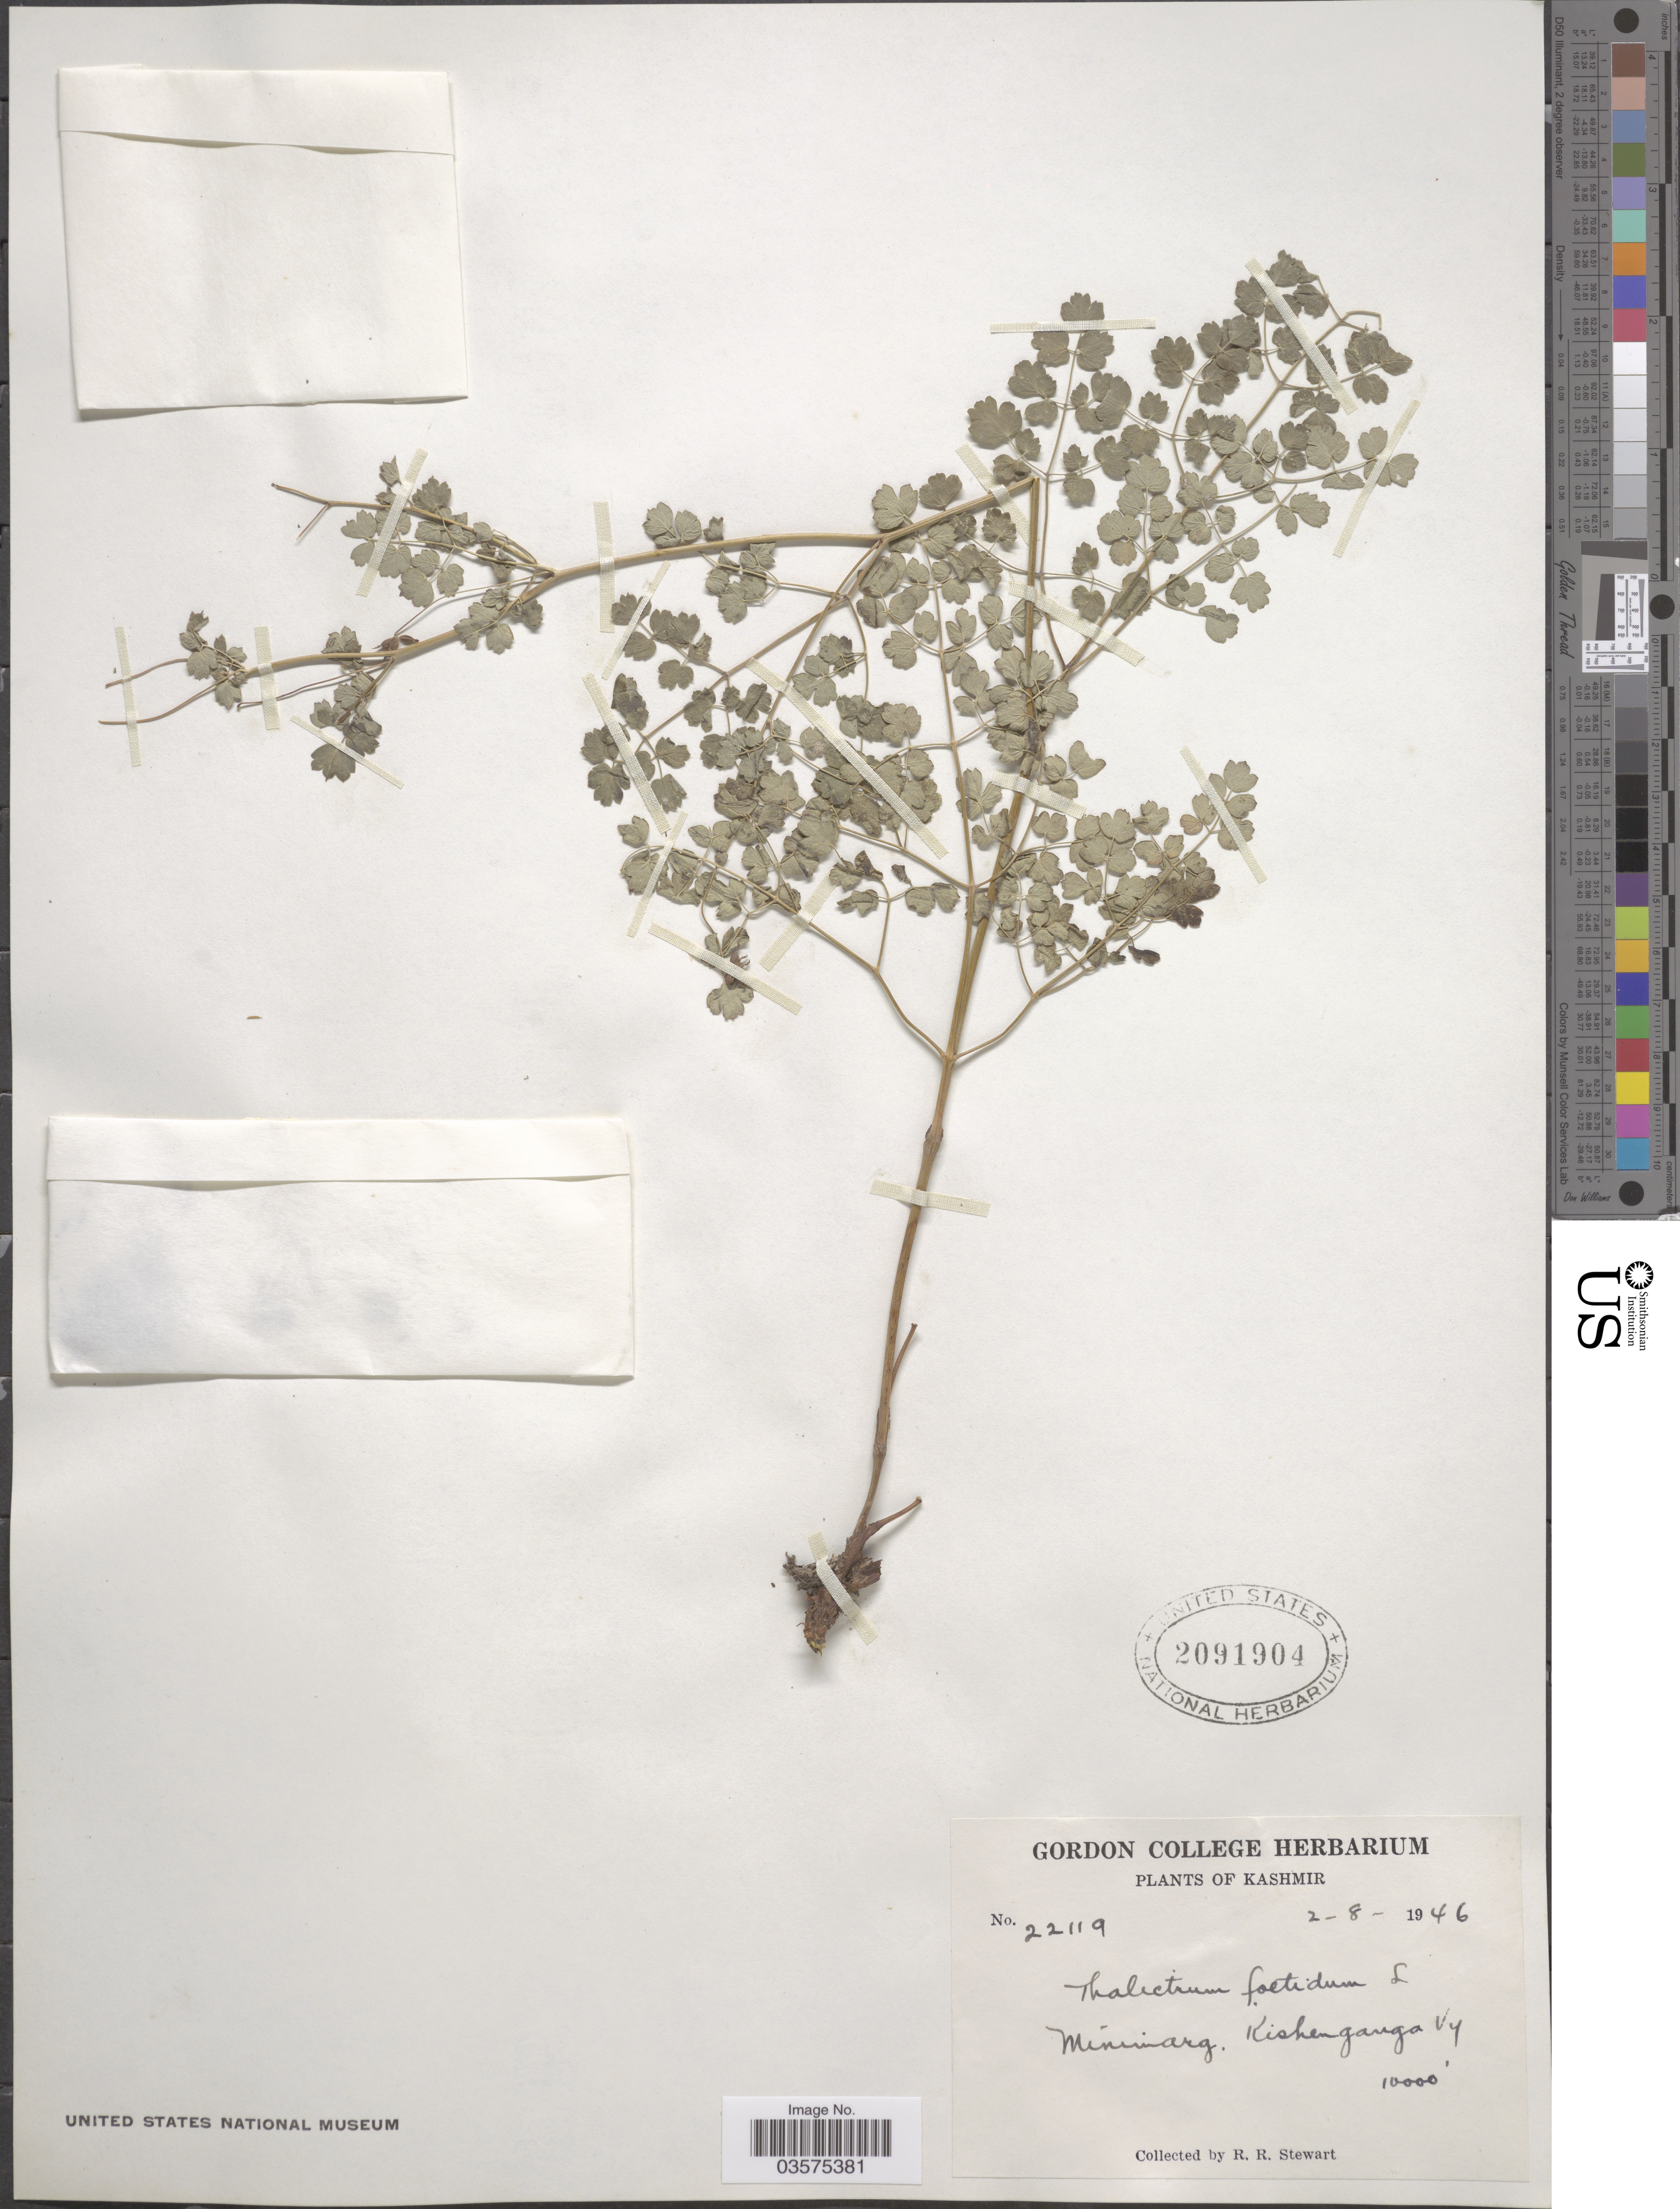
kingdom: Plantae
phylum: Tracheophyta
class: Magnoliopsida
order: Ranunculales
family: Ranunculaceae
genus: Thalictrum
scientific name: Thalictrum foetidum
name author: L.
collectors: R. Stewart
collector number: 22119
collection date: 1946-08-02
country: India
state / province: Jammu and Kashmir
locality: Kashmir. Minimarg. Kishenganga Vy.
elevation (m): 3048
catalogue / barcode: US 2091904